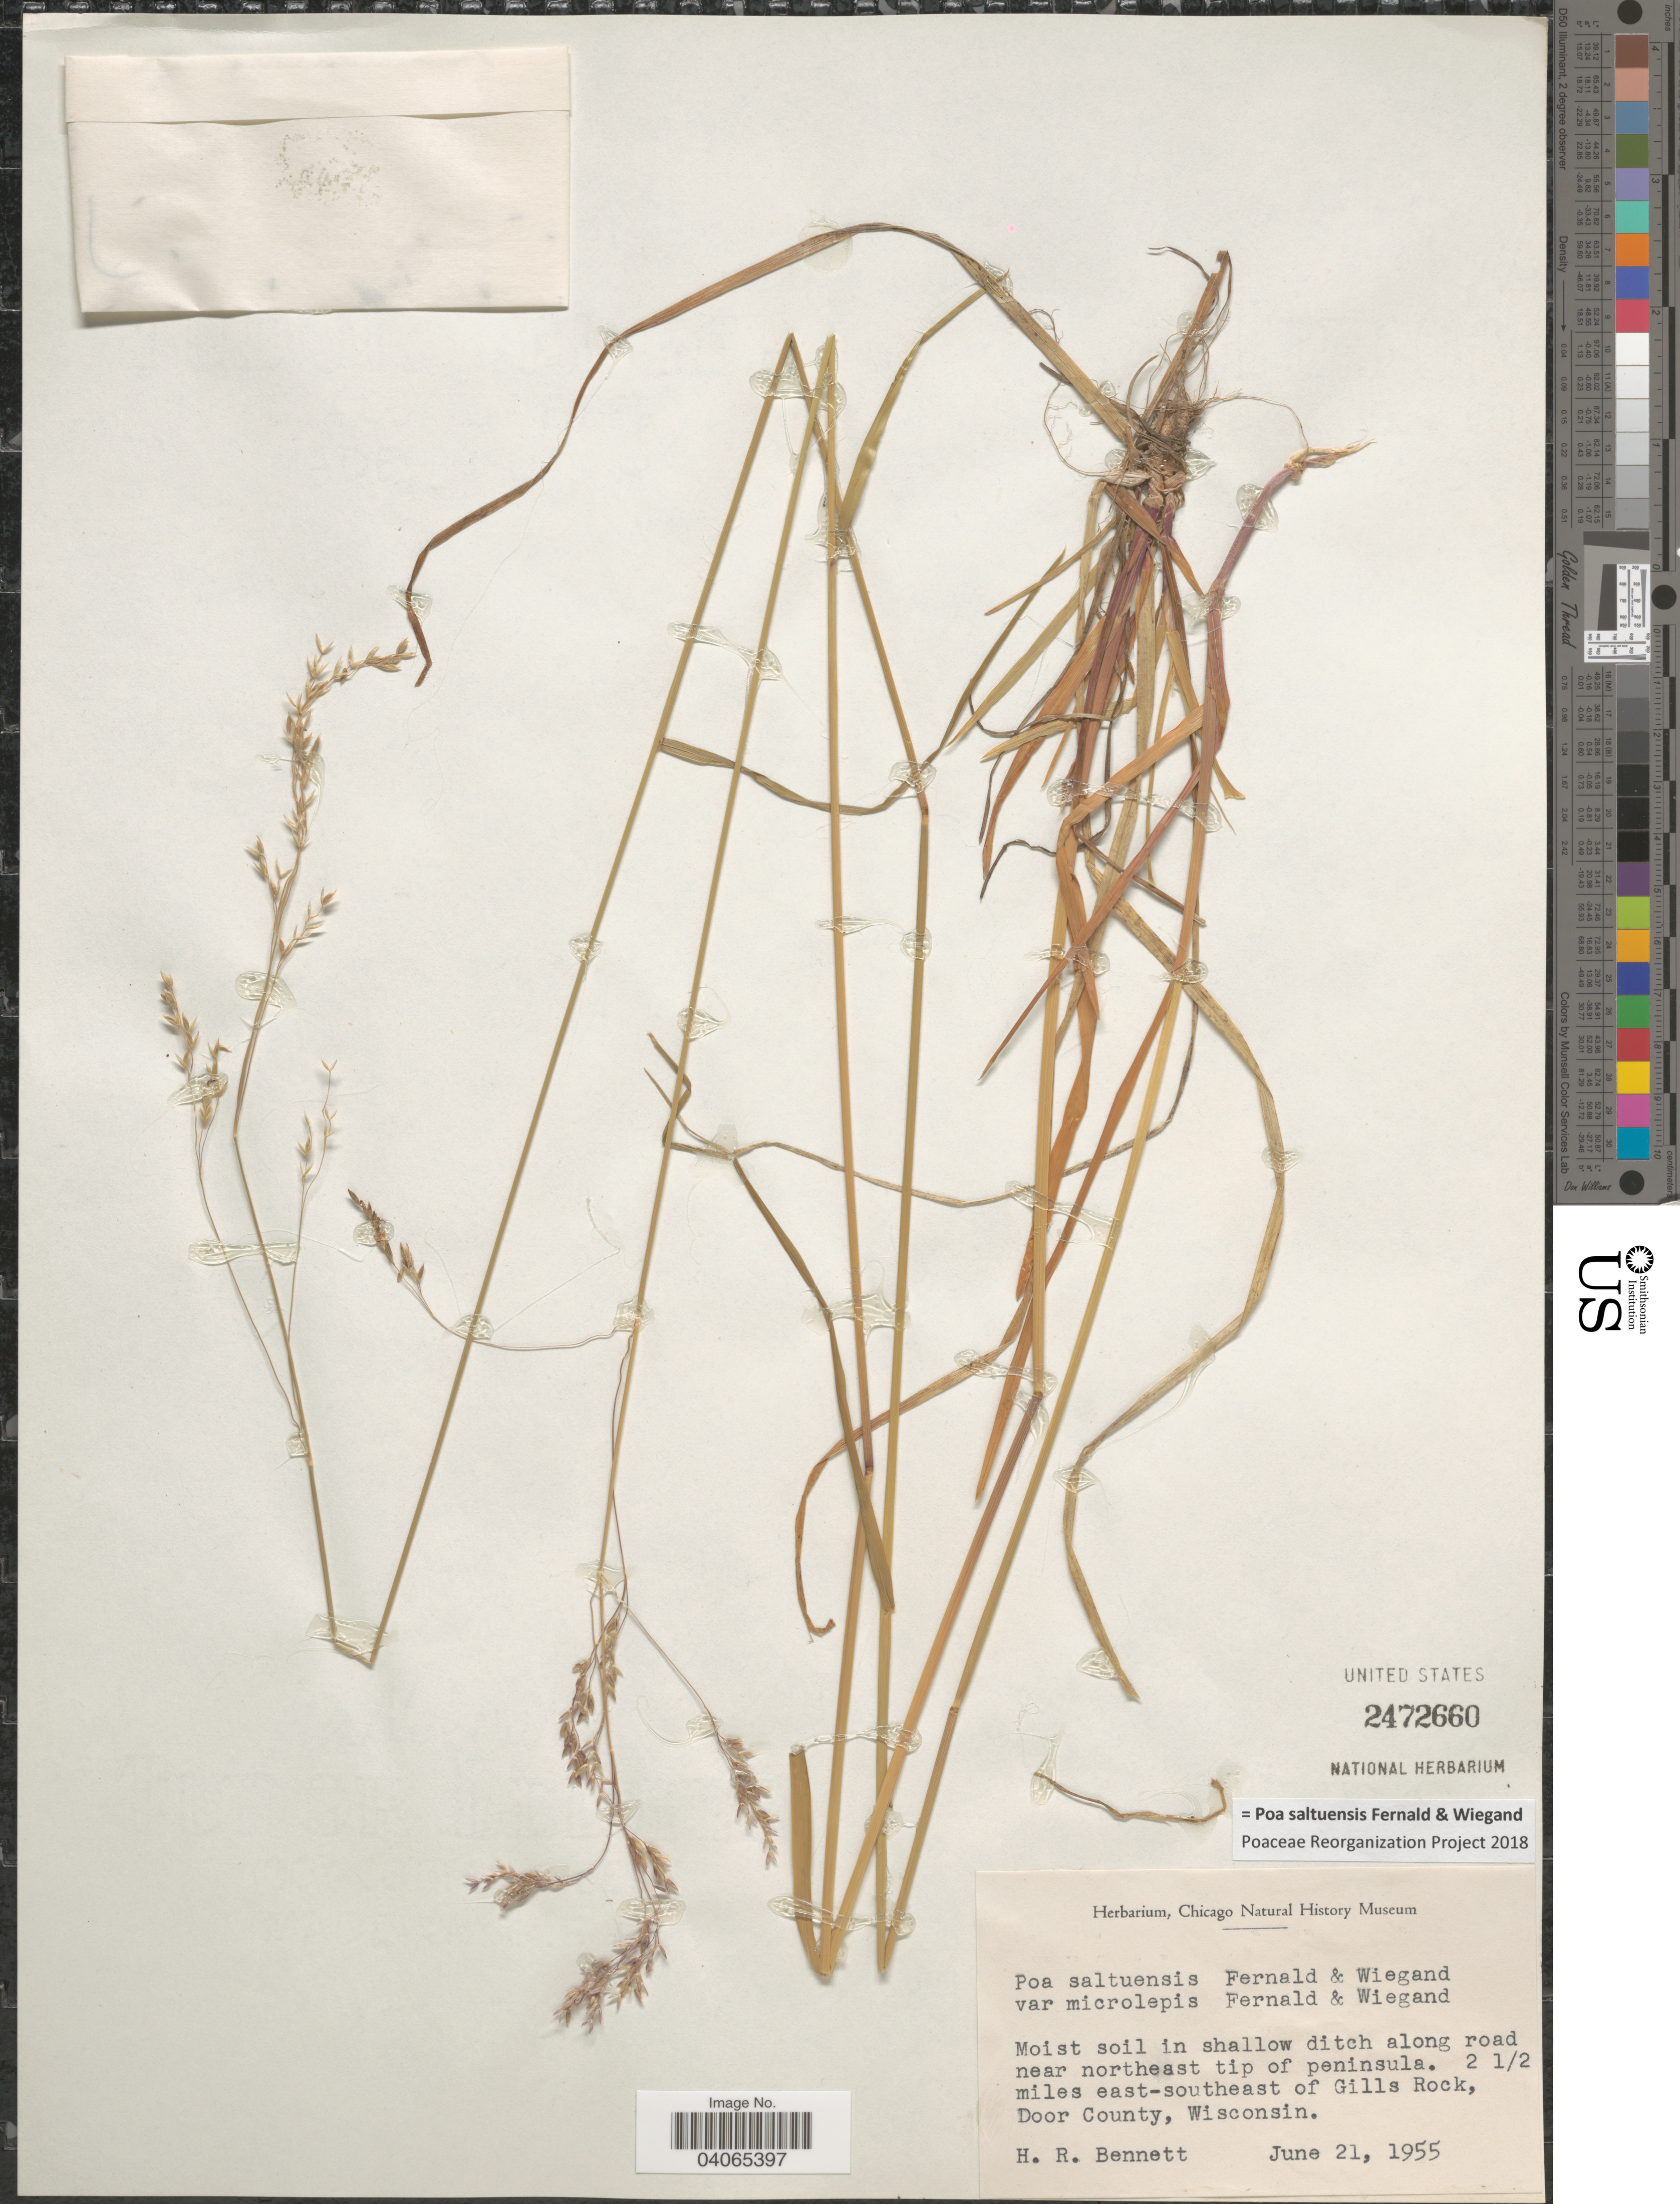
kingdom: Plantae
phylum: Tracheophyta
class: Liliopsida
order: Poales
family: Poaceae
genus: Poa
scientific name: Poa saltuensis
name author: Fernald & Wiegand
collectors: H. R. Bennett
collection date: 1955-06-21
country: United States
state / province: Wisconsin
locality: Moist soil in shallow ditch along road near northeast tip of peninsula. 2½ miles east-southeast of Gills Rock, Door County.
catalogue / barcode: US 2472660